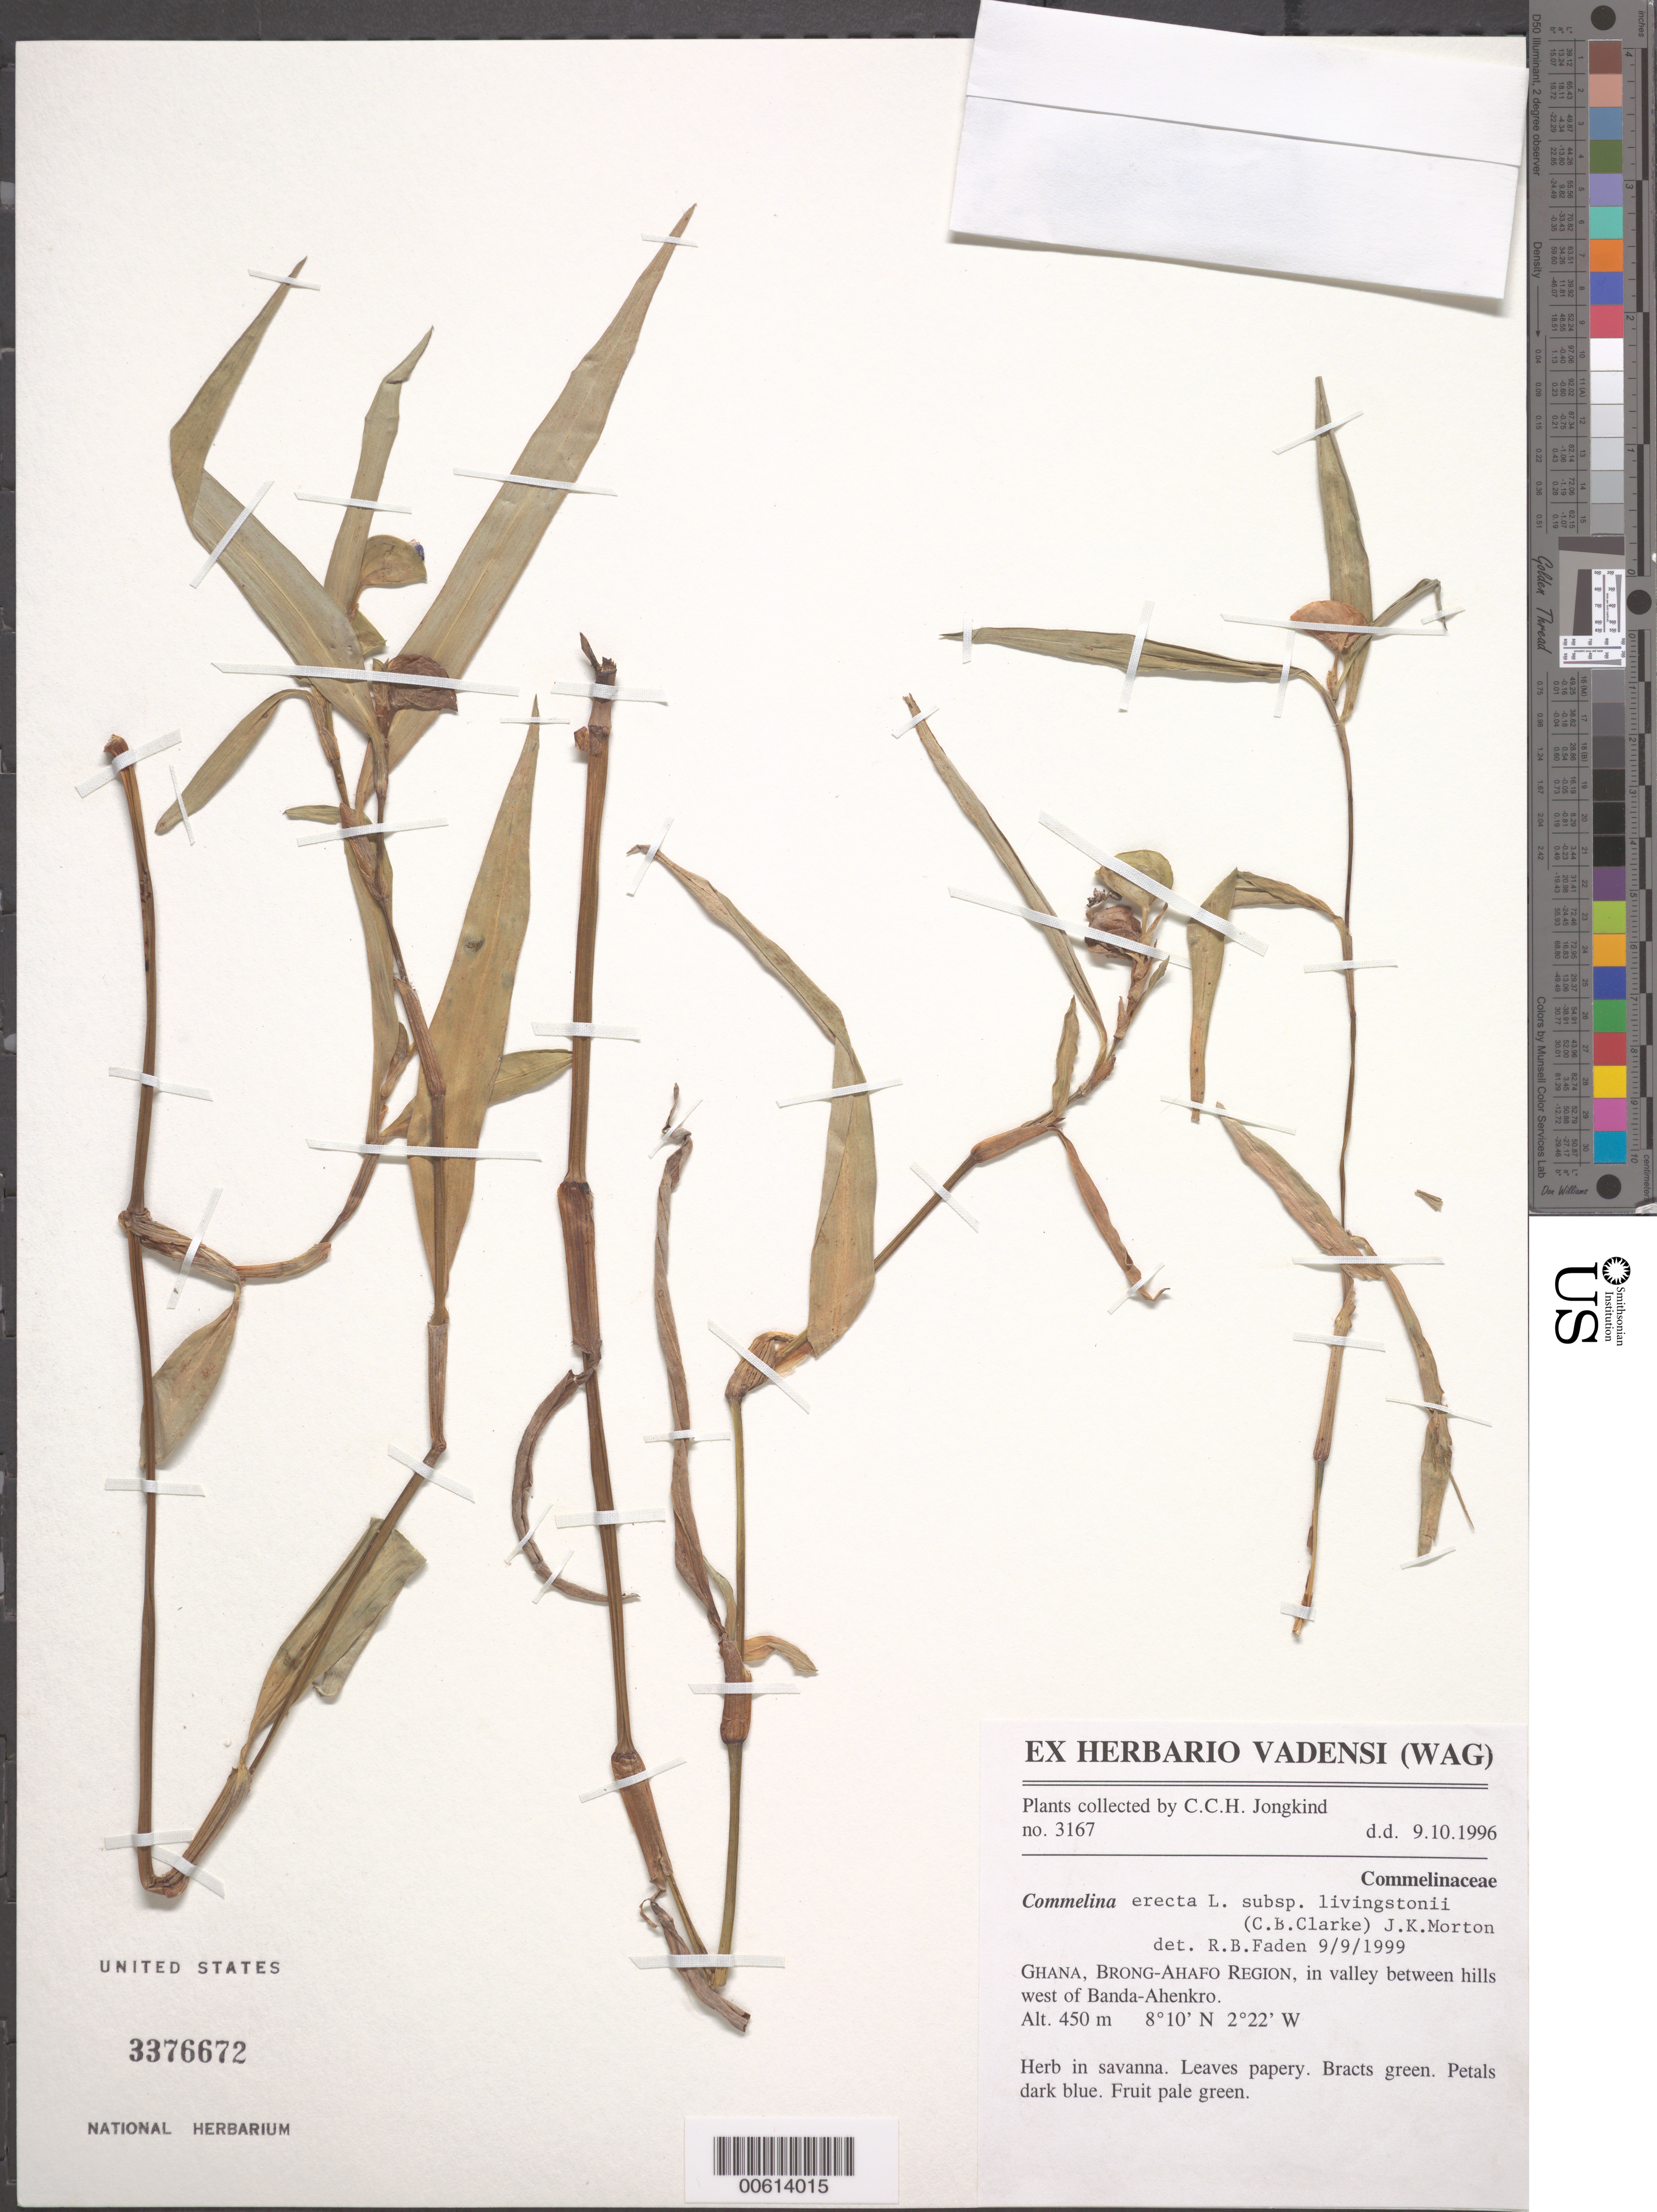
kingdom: Plantae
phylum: Tracheophyta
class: Liliopsida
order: Commelinales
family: Commelinaceae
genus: Commelina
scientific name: Commelina erecta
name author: L.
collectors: C. C. Jongkind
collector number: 3167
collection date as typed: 09 Oct 1996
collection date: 1996-10-09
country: Ghana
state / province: Brong-ahafo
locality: W of banda-ahenkro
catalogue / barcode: US 3376672